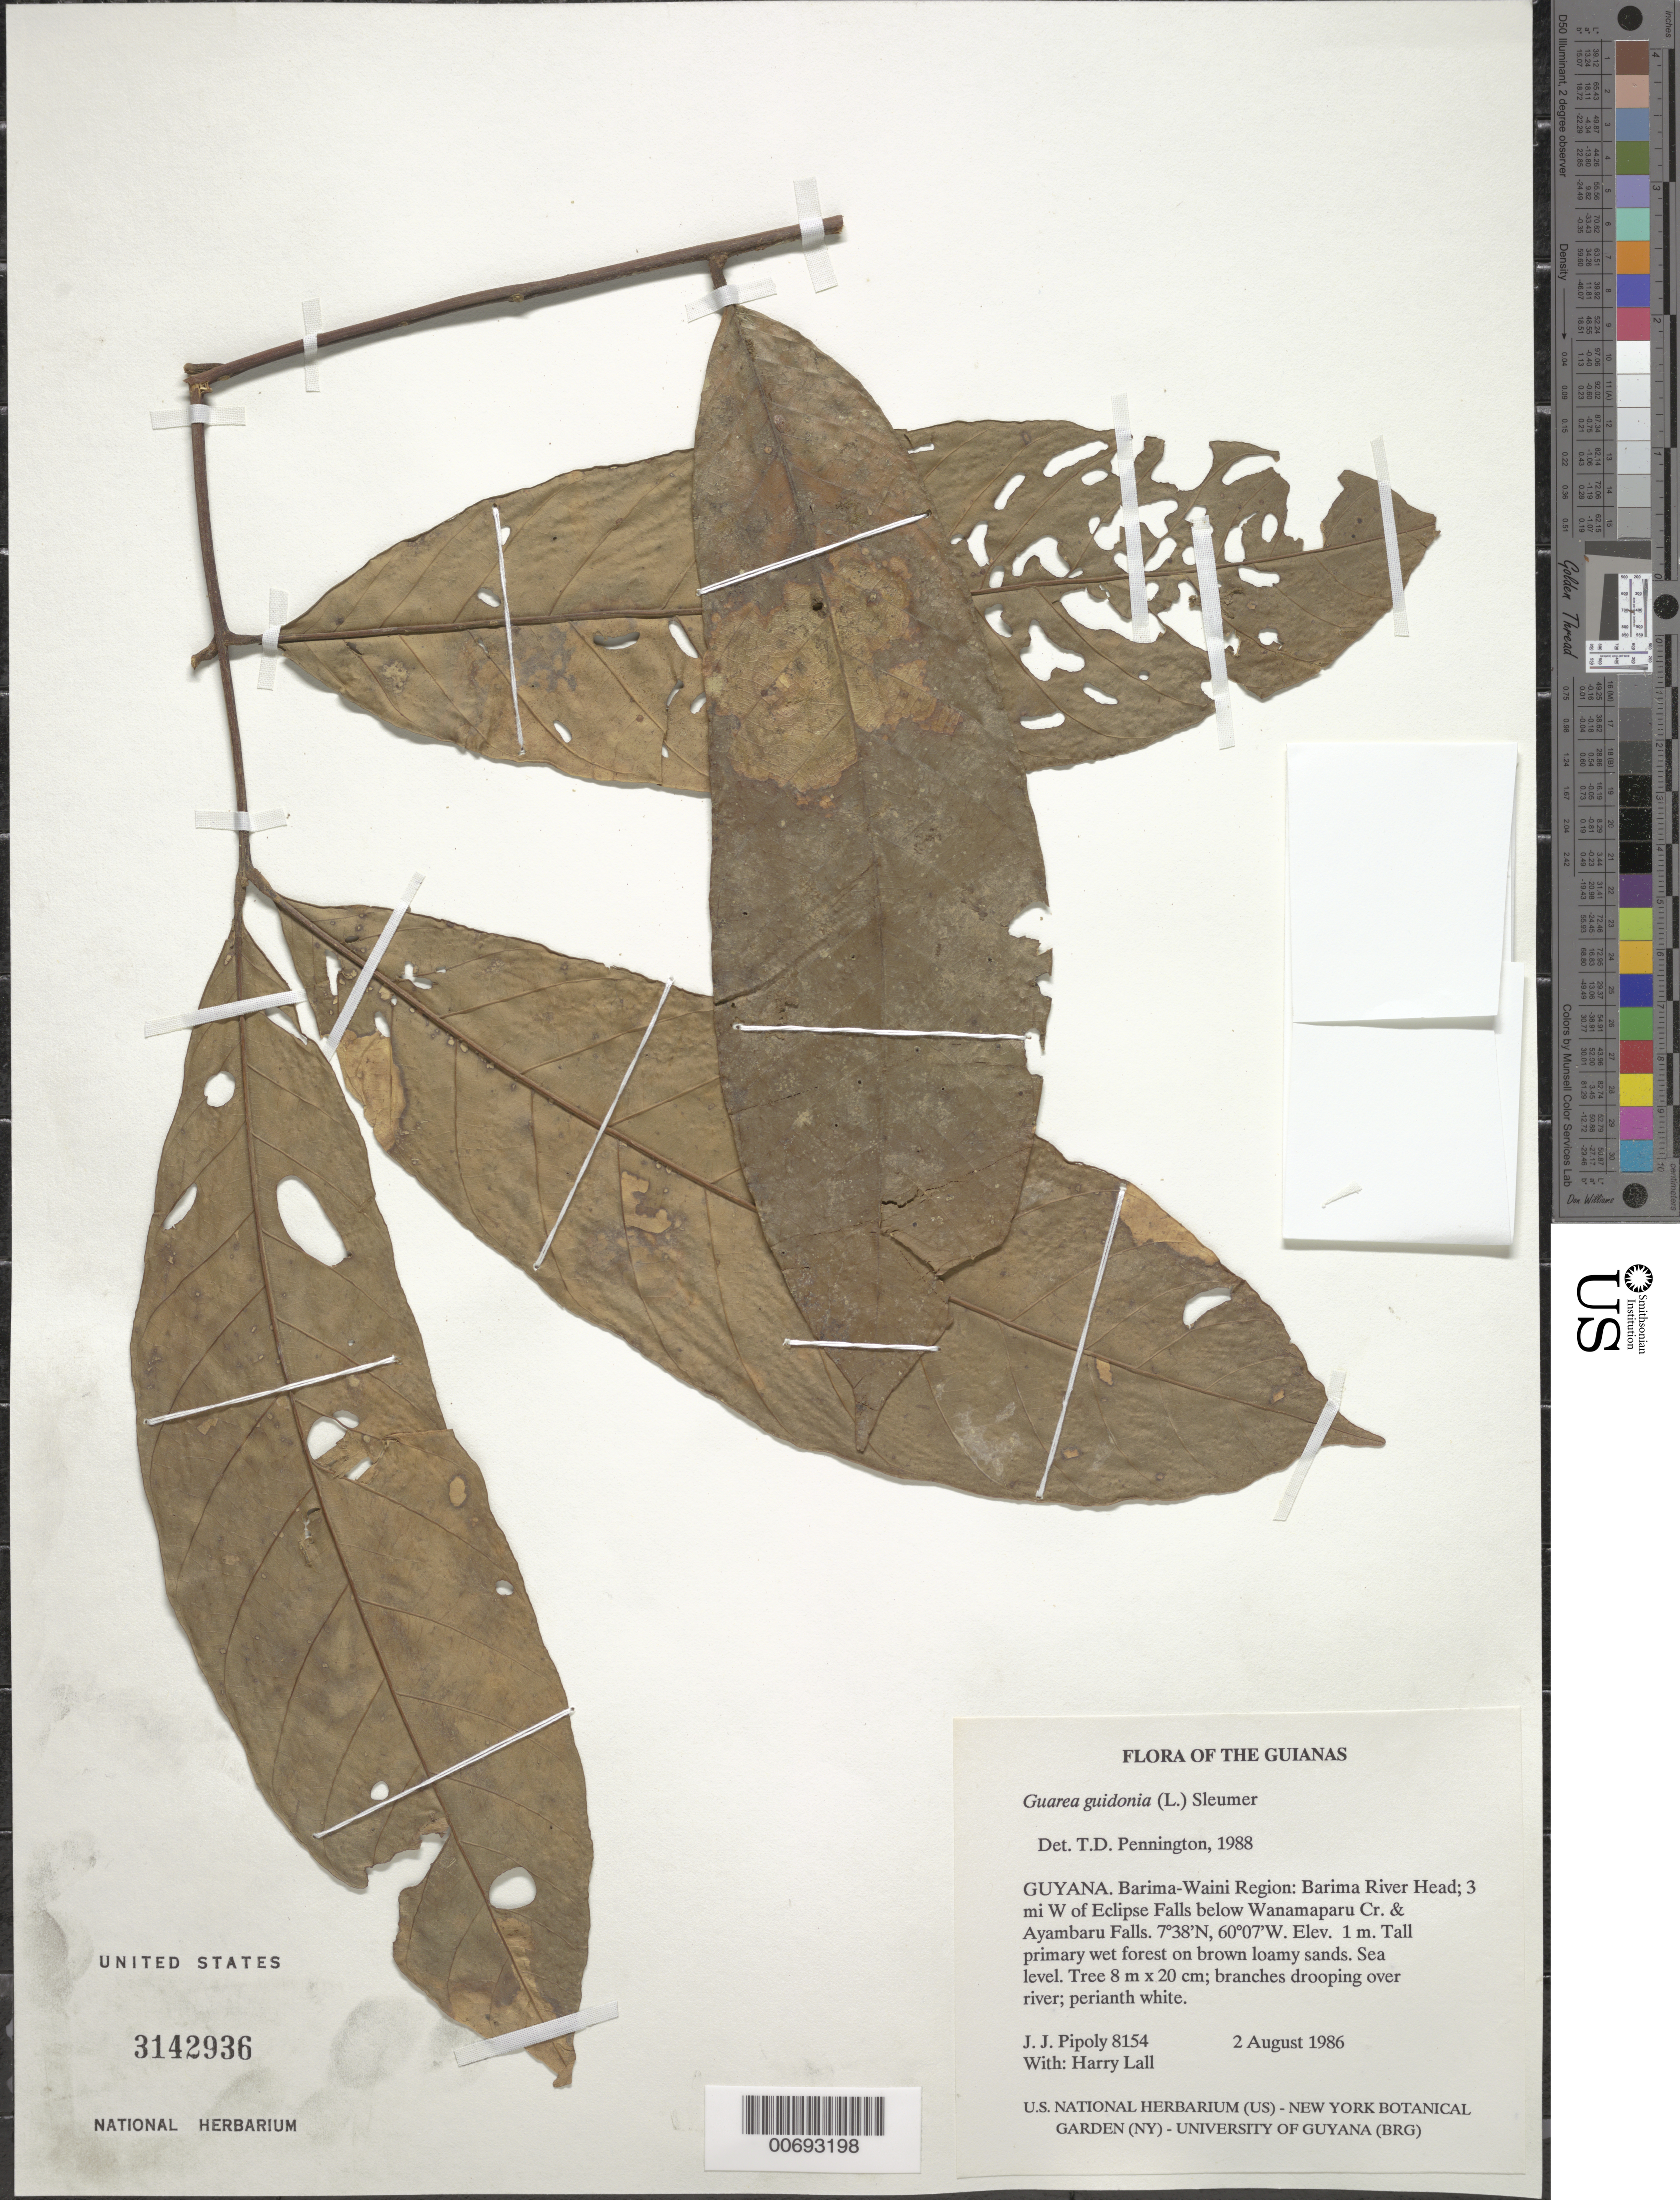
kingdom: Plantae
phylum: Tracheophyta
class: Magnoliopsida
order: Sapindales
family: Meliaceae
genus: Guarea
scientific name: Guarea guidonia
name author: (L.) Sleumer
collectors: J. J. Pipoly & H. Lall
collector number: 8154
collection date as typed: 2 August 1986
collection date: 1986-08-02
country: Guyana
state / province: Barima-Waini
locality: Barima River head; 3 mi W of Eclipse Falls below Wanamaparu Cr. & Ayambaru Falls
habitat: Tall primary wet forest on brown loamy sands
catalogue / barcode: US 3142936